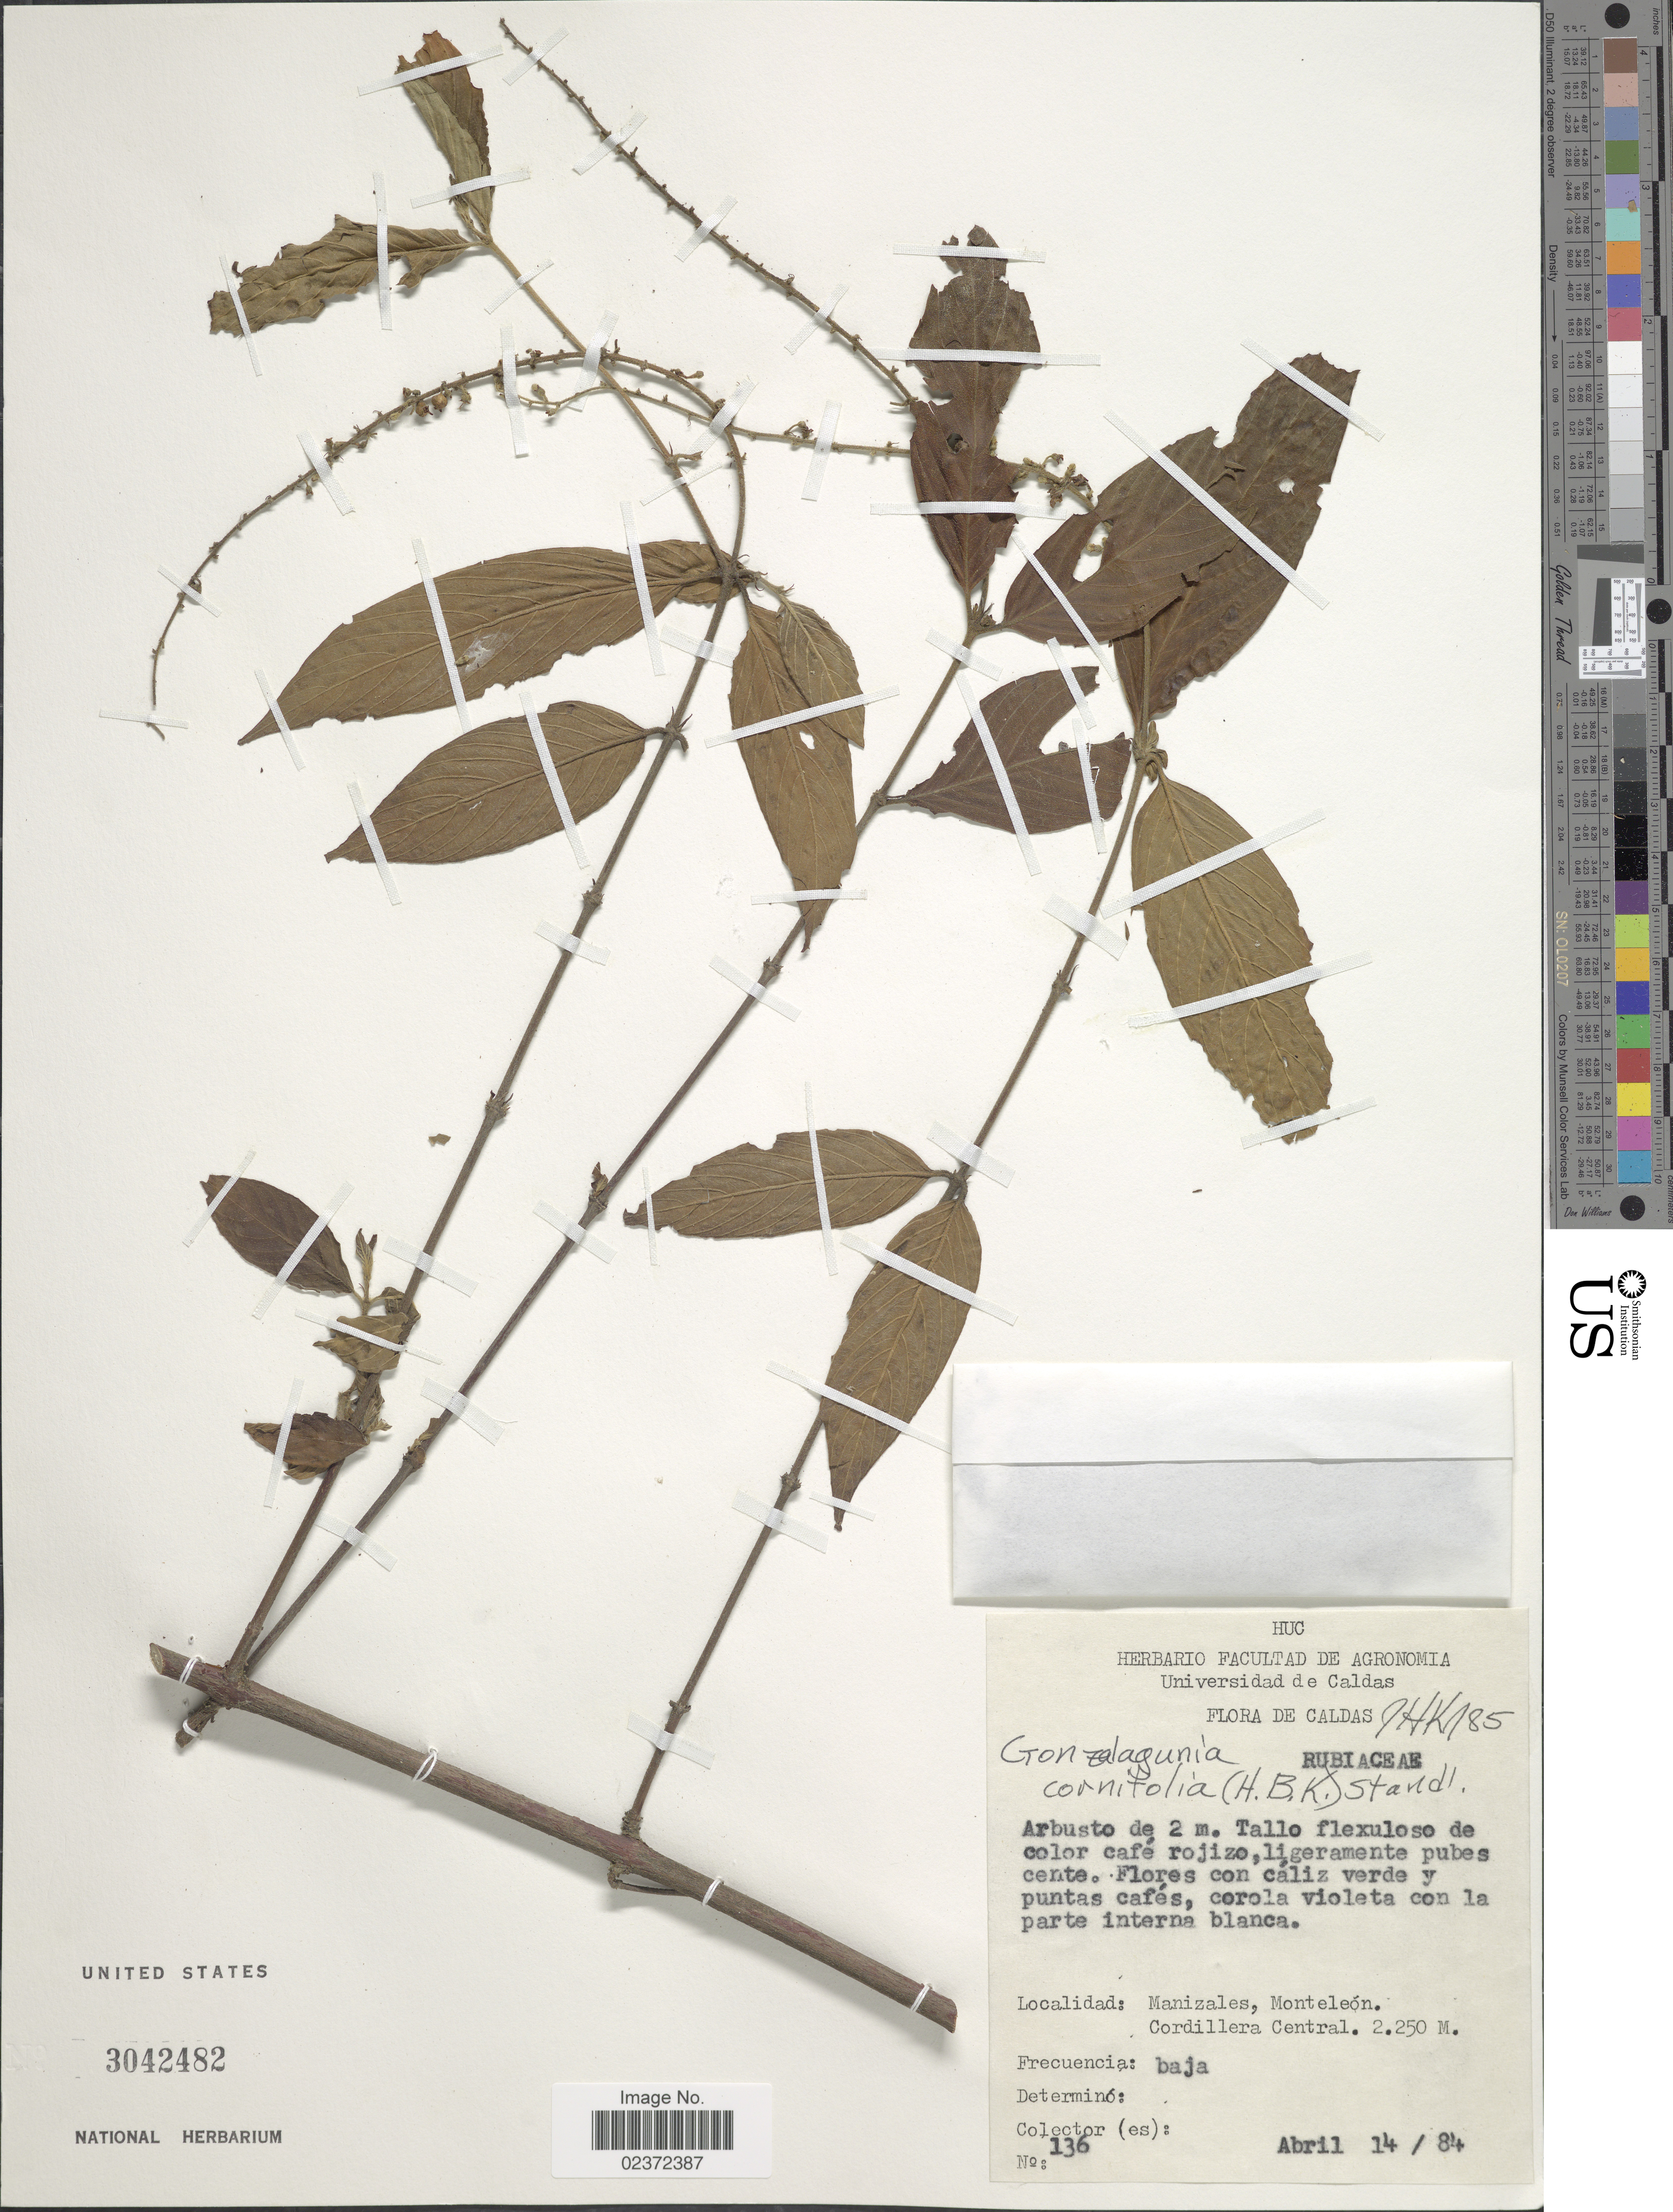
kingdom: Plantae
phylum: Tracheophyta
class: Magnoliopsida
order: Gentianales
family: Rubiaceae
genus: Gonzalagunia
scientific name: Gonzalagunia cornifolia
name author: (Kunth) Standl.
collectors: ex Herb. Facultad de Agronomia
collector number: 136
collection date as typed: Transcribed d/m/y: 14/4/84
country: Colombia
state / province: Caldas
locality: Manizales, Monteleón, Cordillera Central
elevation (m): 2250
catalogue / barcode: US 3042482